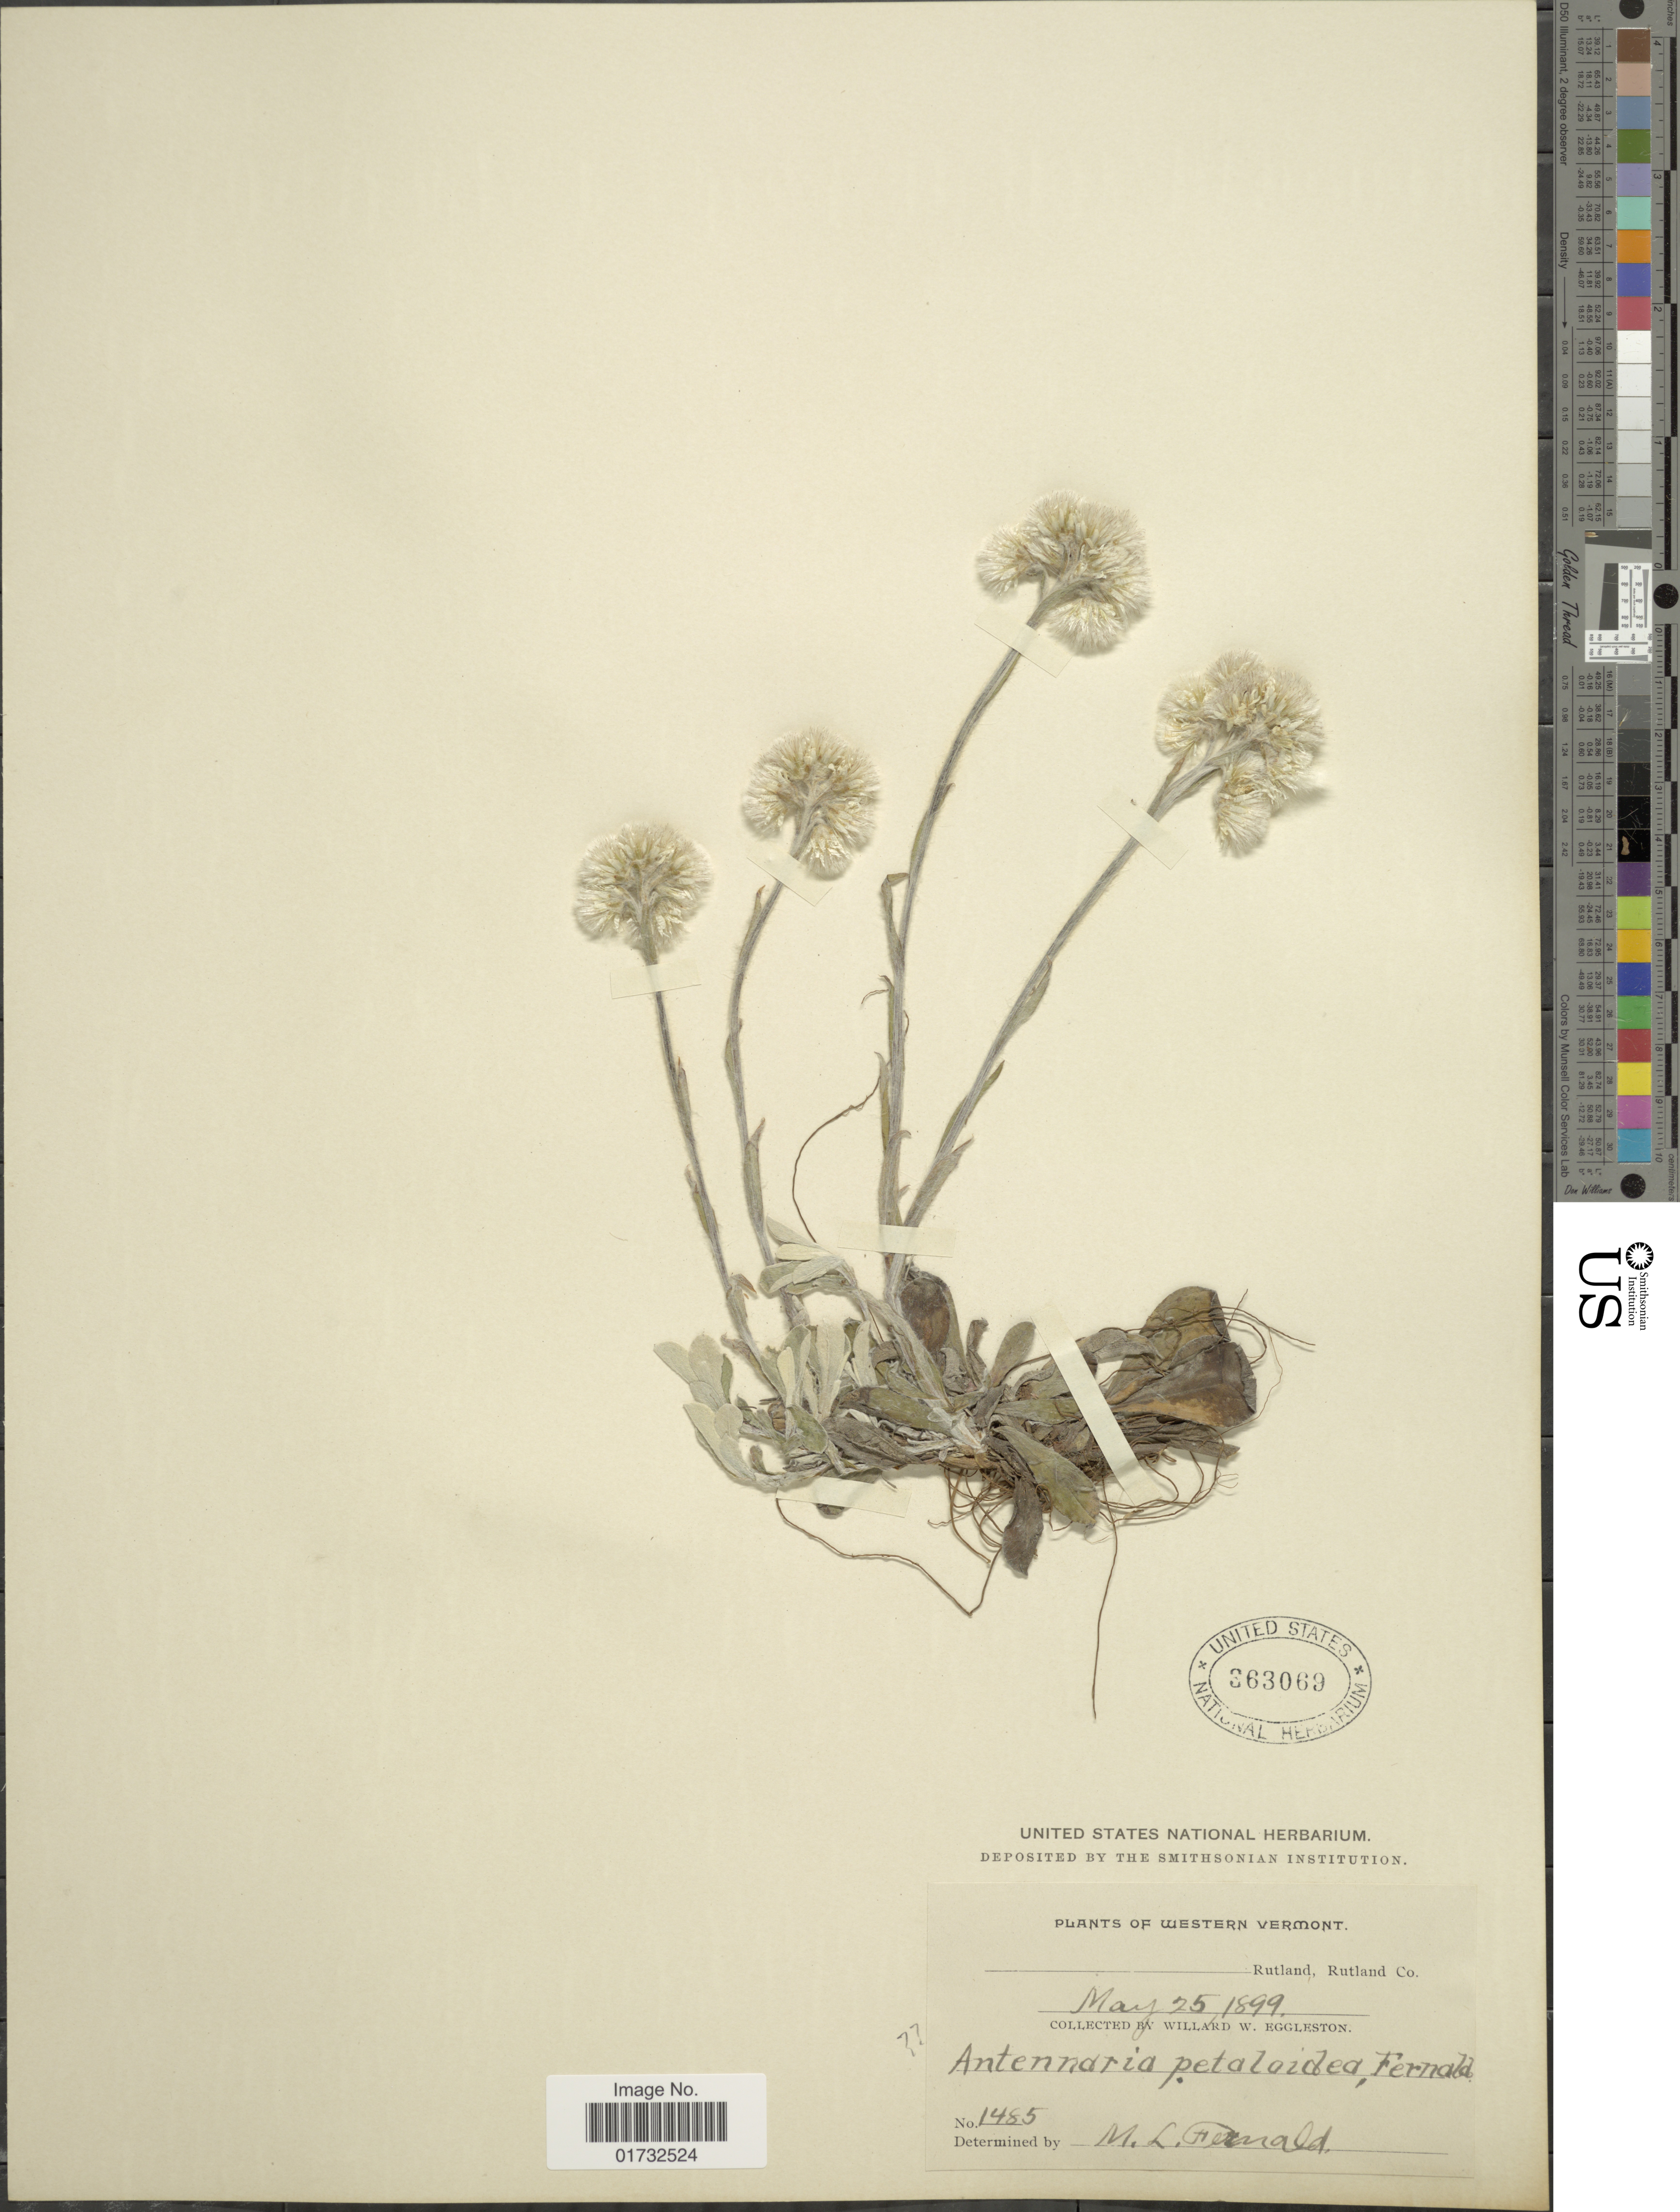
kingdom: Plantae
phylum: Tracheophyta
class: Magnoliopsida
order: Asterales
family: Asteraceae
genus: Antennaria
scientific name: Antennaria petaloidea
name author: (Fernald) Fernald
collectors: W. W. Eggleston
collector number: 1485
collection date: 1899-05-25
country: United States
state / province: Vermont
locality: Western Vermont. Rutland, Rutland Co.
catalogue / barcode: US 363069